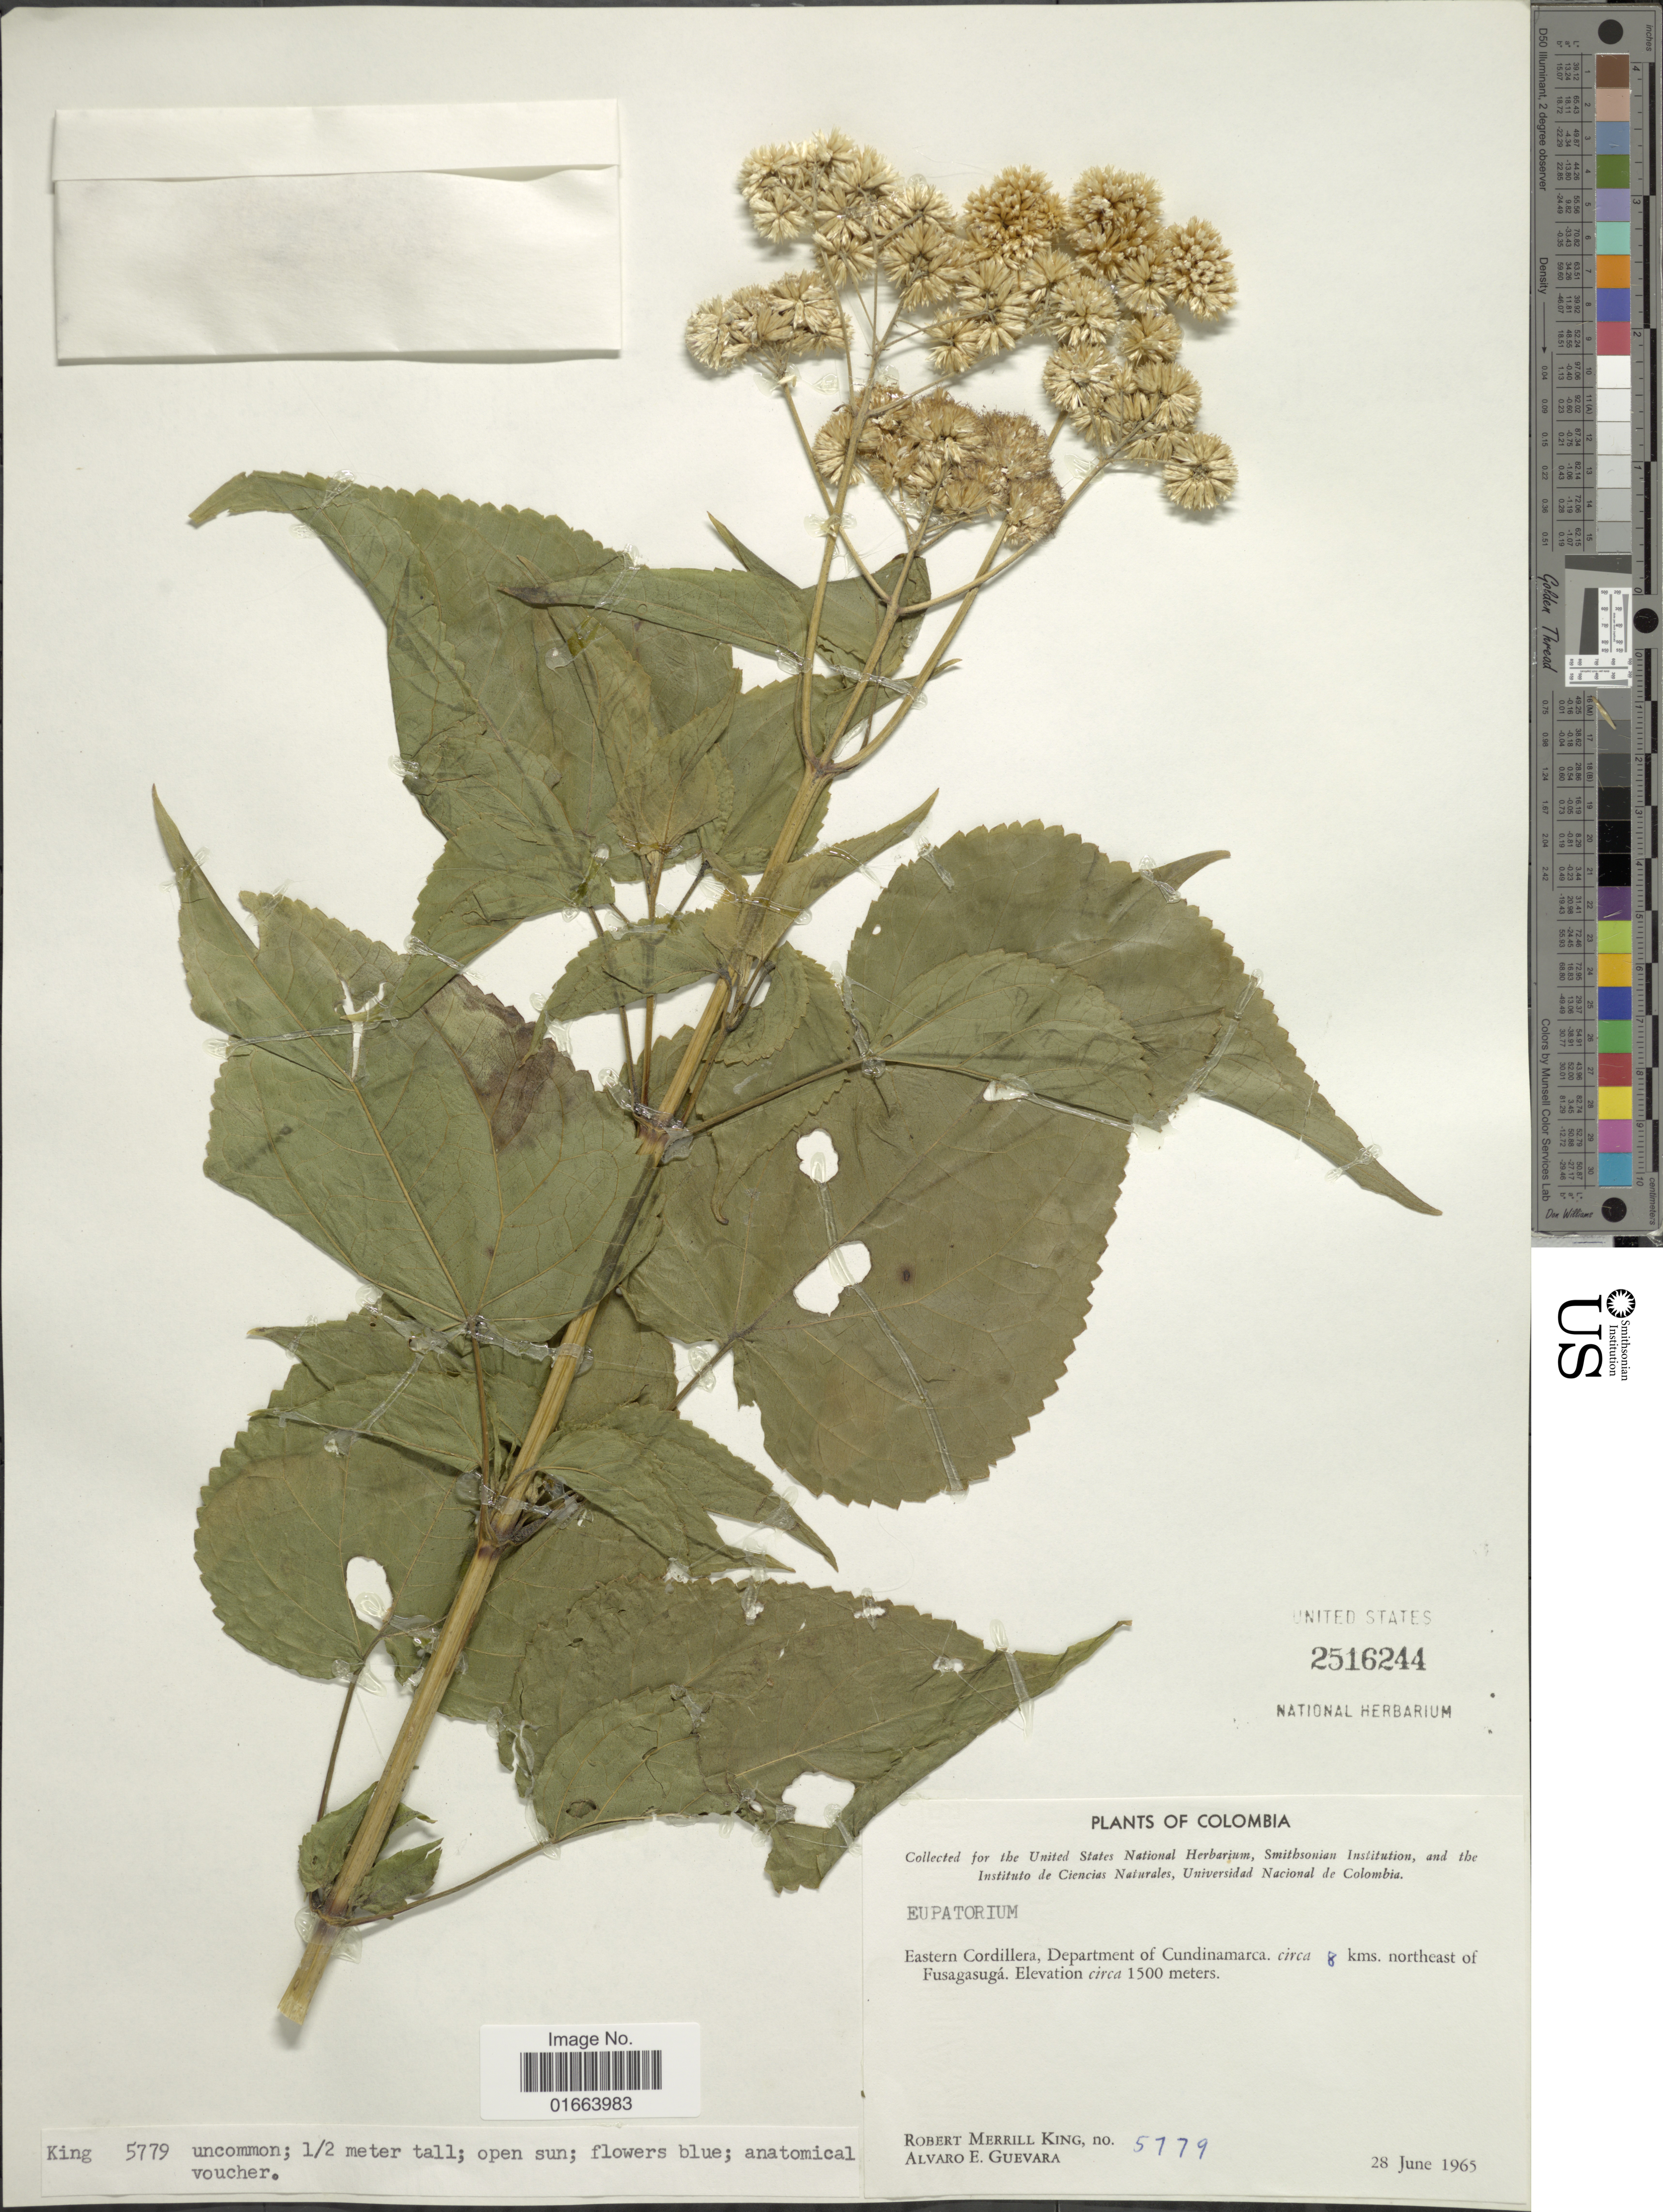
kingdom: Plantae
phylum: Tracheophyta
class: Magnoliopsida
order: Asterales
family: Asteraceae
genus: Critoniella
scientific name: Critoniella acuminata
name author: (Kunth) R.M. King & H. Rob.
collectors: R. M. King & A. E. Guevara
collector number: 5779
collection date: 1965-06-28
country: Colombia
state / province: Cundinamarca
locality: Eastern Cordillera, circa 8 kms. northeast of Fusagasugá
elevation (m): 1500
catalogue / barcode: US 2516244